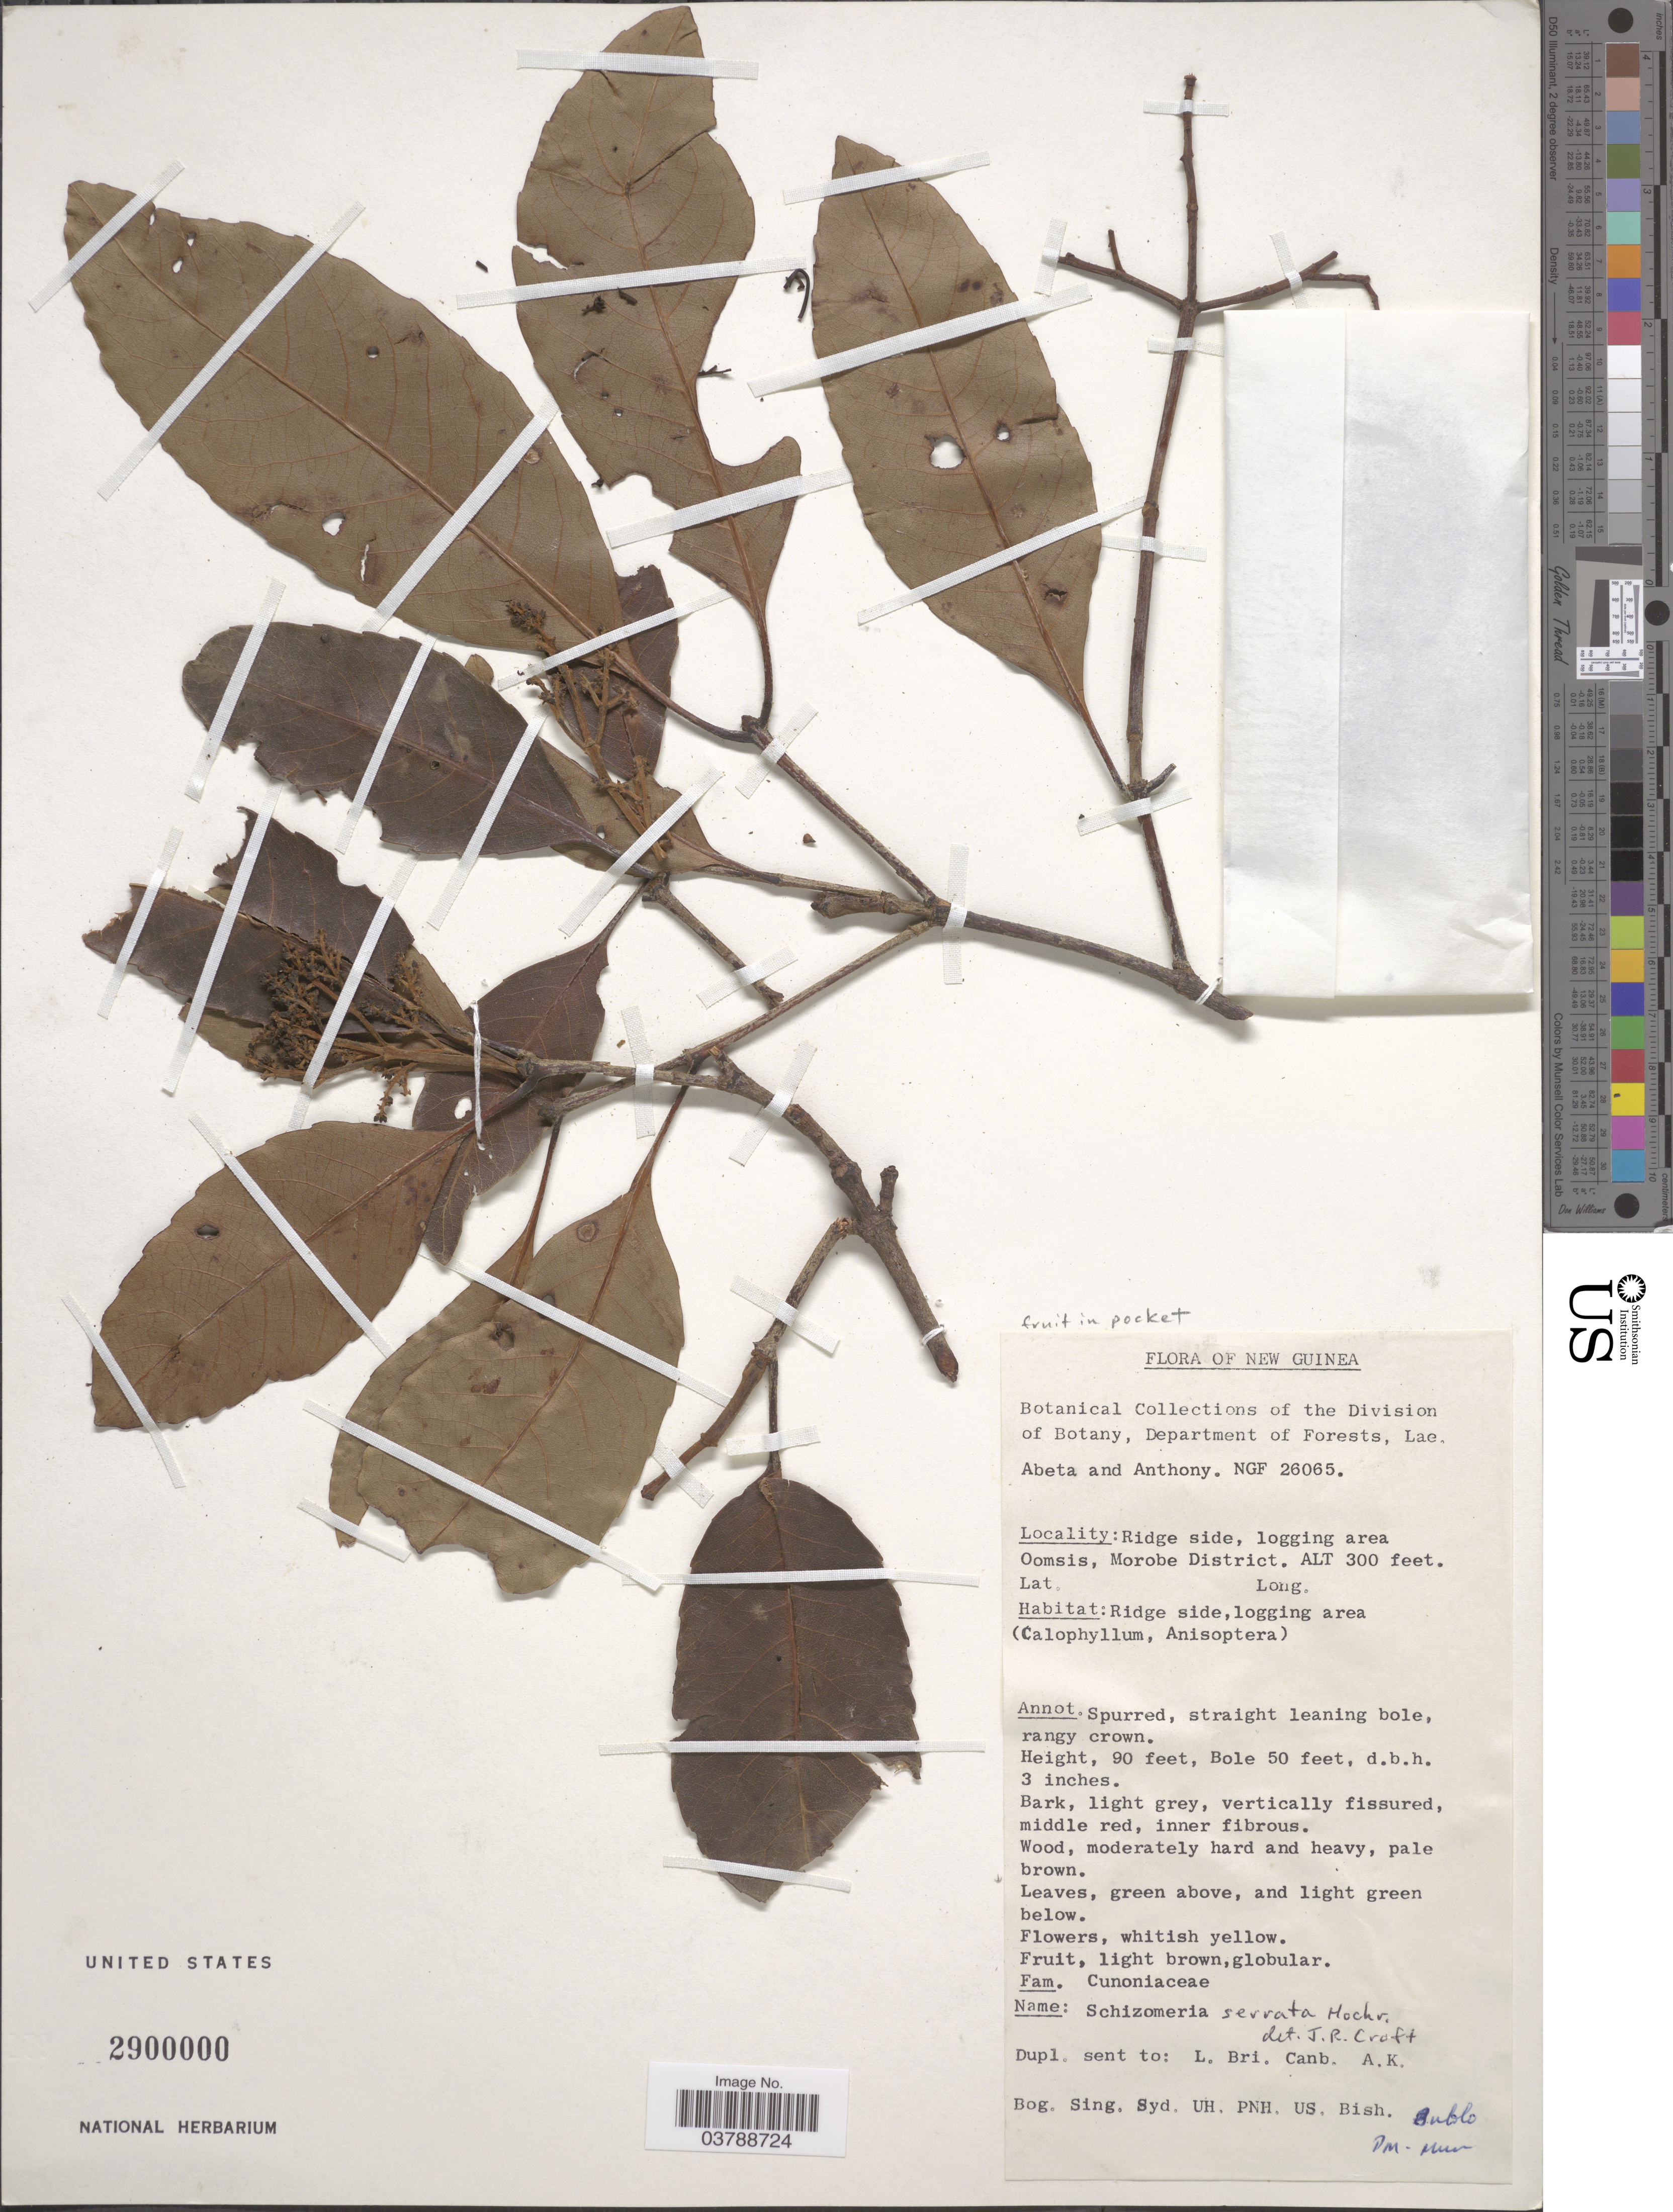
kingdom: Plantae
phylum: Tracheophyta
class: Magnoliopsida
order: Oxalidales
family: Cunoniaceae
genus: Schizomeria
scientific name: Schizomeria serrata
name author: (Hochr.) Hochr.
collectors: Abeta & Anthony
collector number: NGF26065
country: Papua New Guinea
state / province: Morobe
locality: New Guinea. Ridge side, logging area Oomsis, Morobe District.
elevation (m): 91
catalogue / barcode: US 2900000